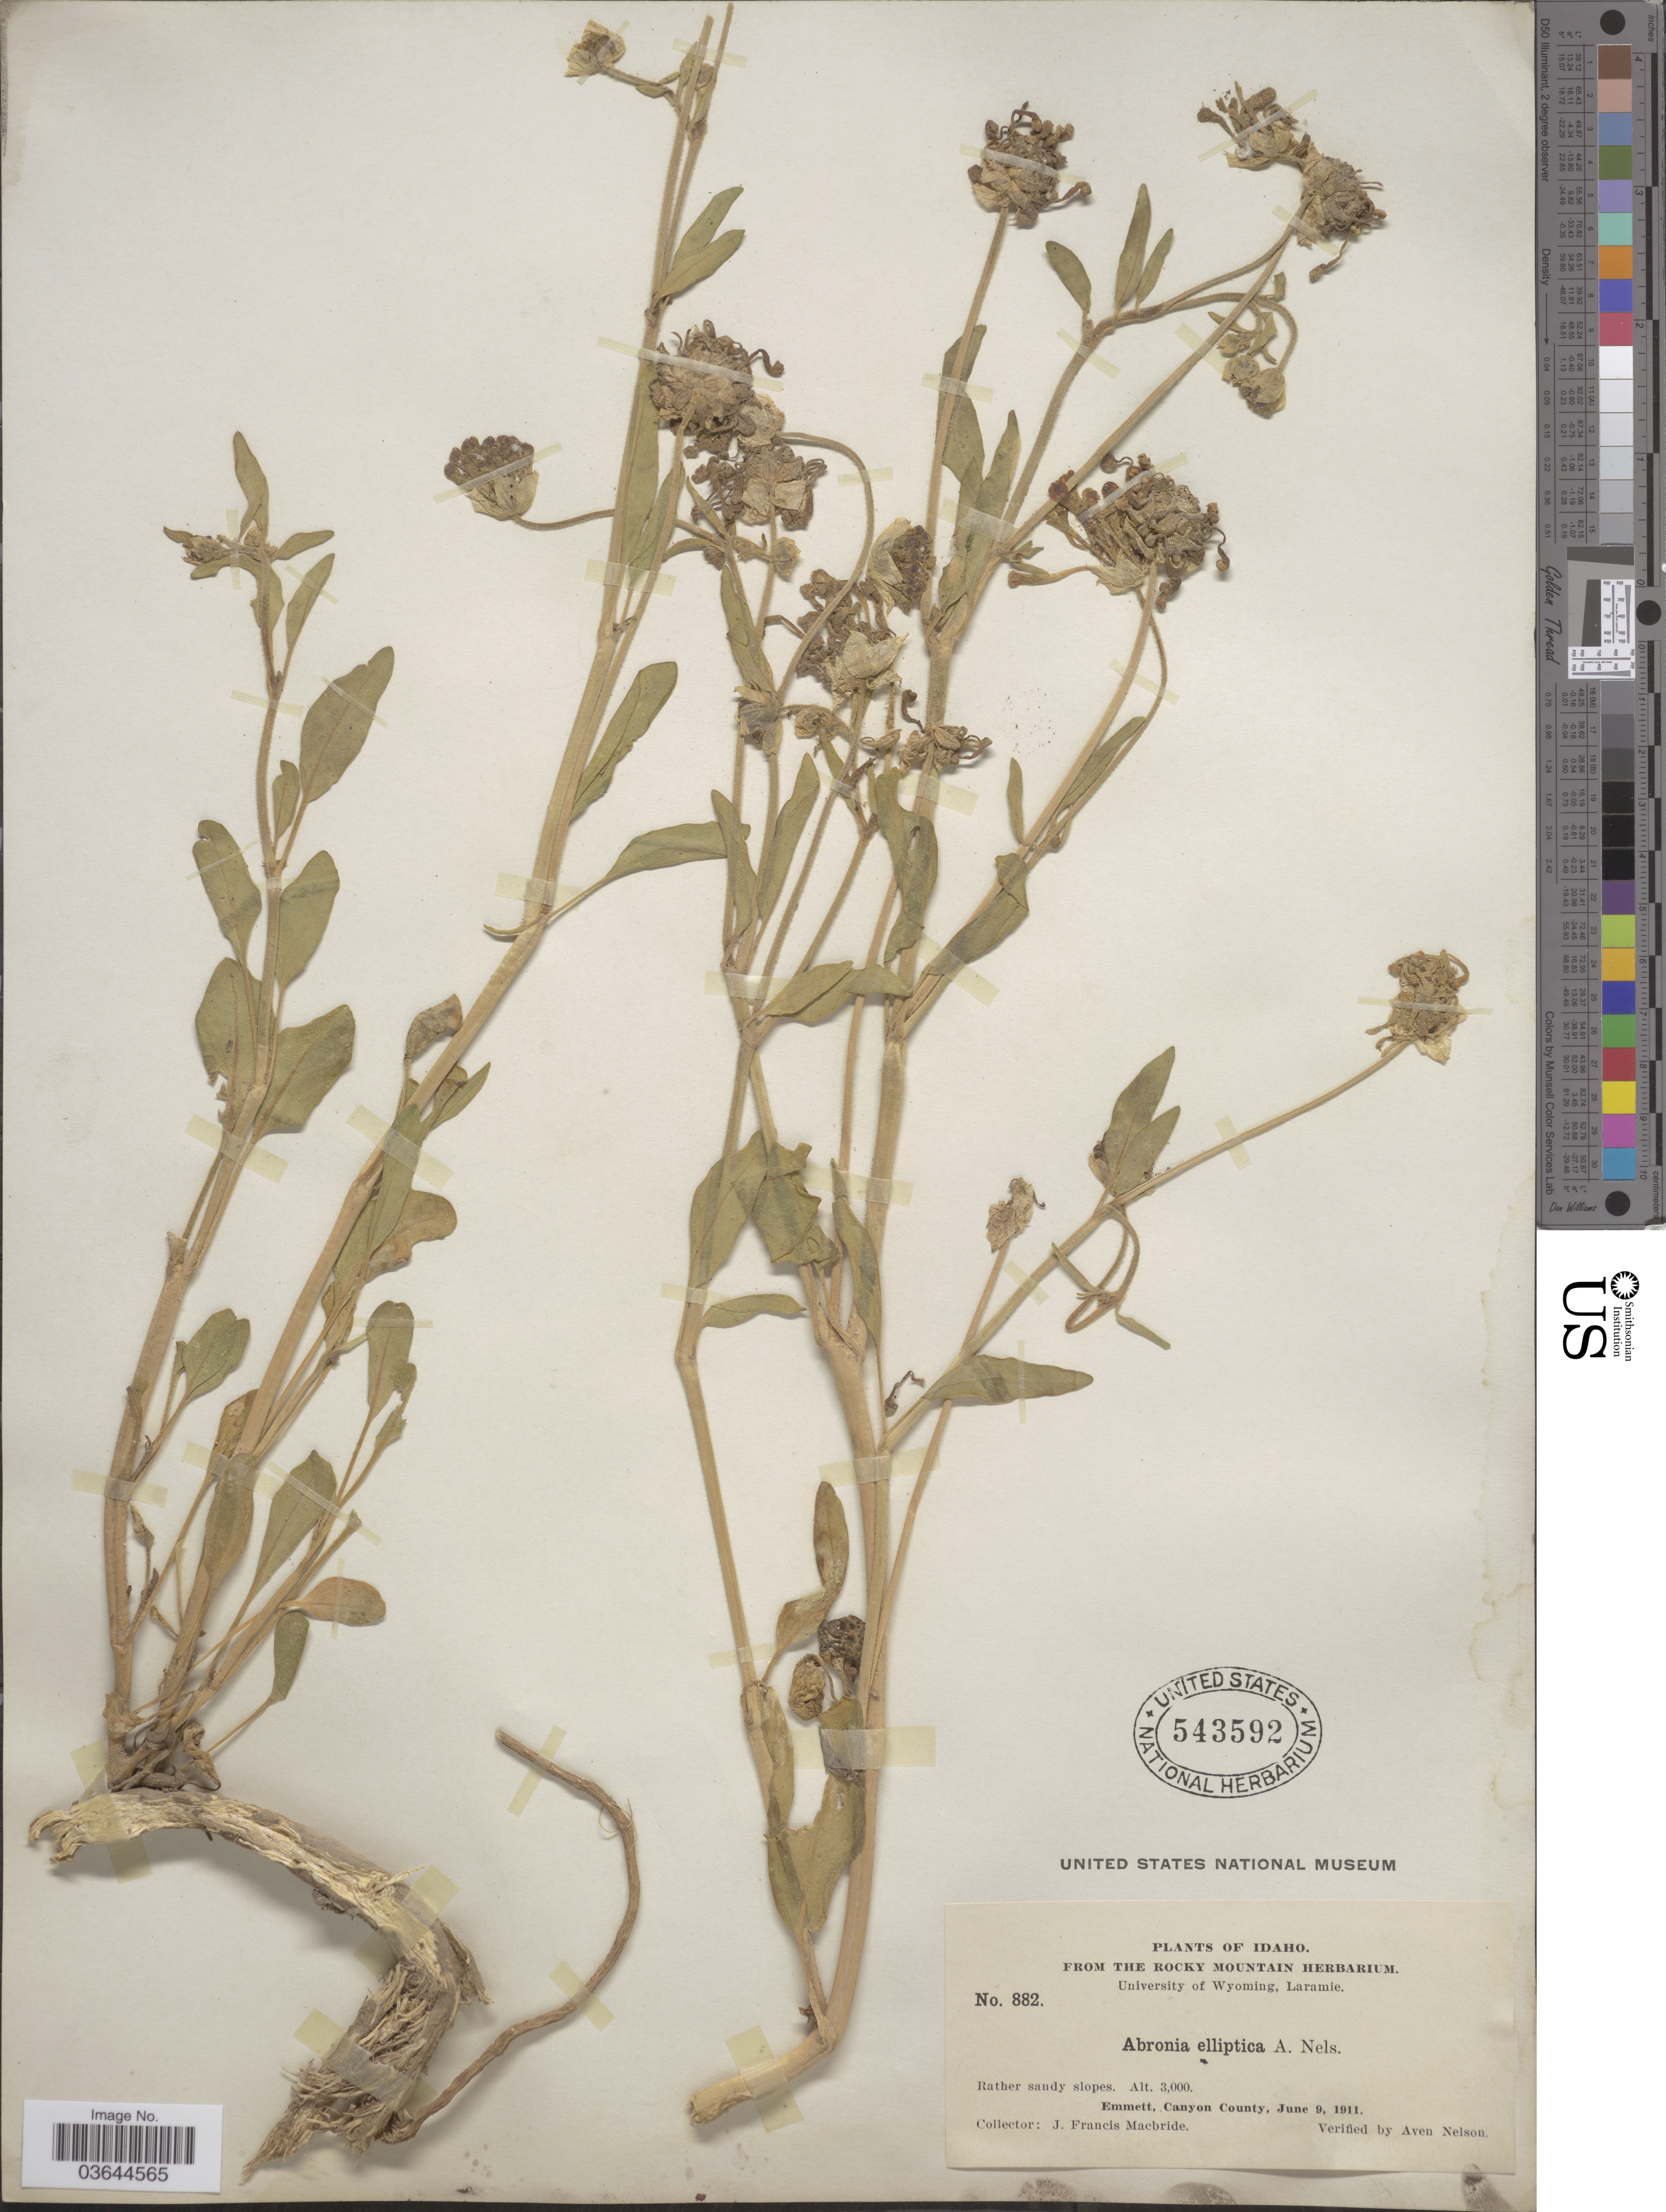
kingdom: Plantae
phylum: Tracheophyta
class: Magnoliopsida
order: Caryophyllales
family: Nyctaginaceae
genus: Abronia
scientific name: Abronia fragrans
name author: Nutt. ex Hook.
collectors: J. F. Macbride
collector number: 882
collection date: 1911-06-09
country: United States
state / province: Idaho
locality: Emmett, Canyon County.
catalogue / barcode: US 543592